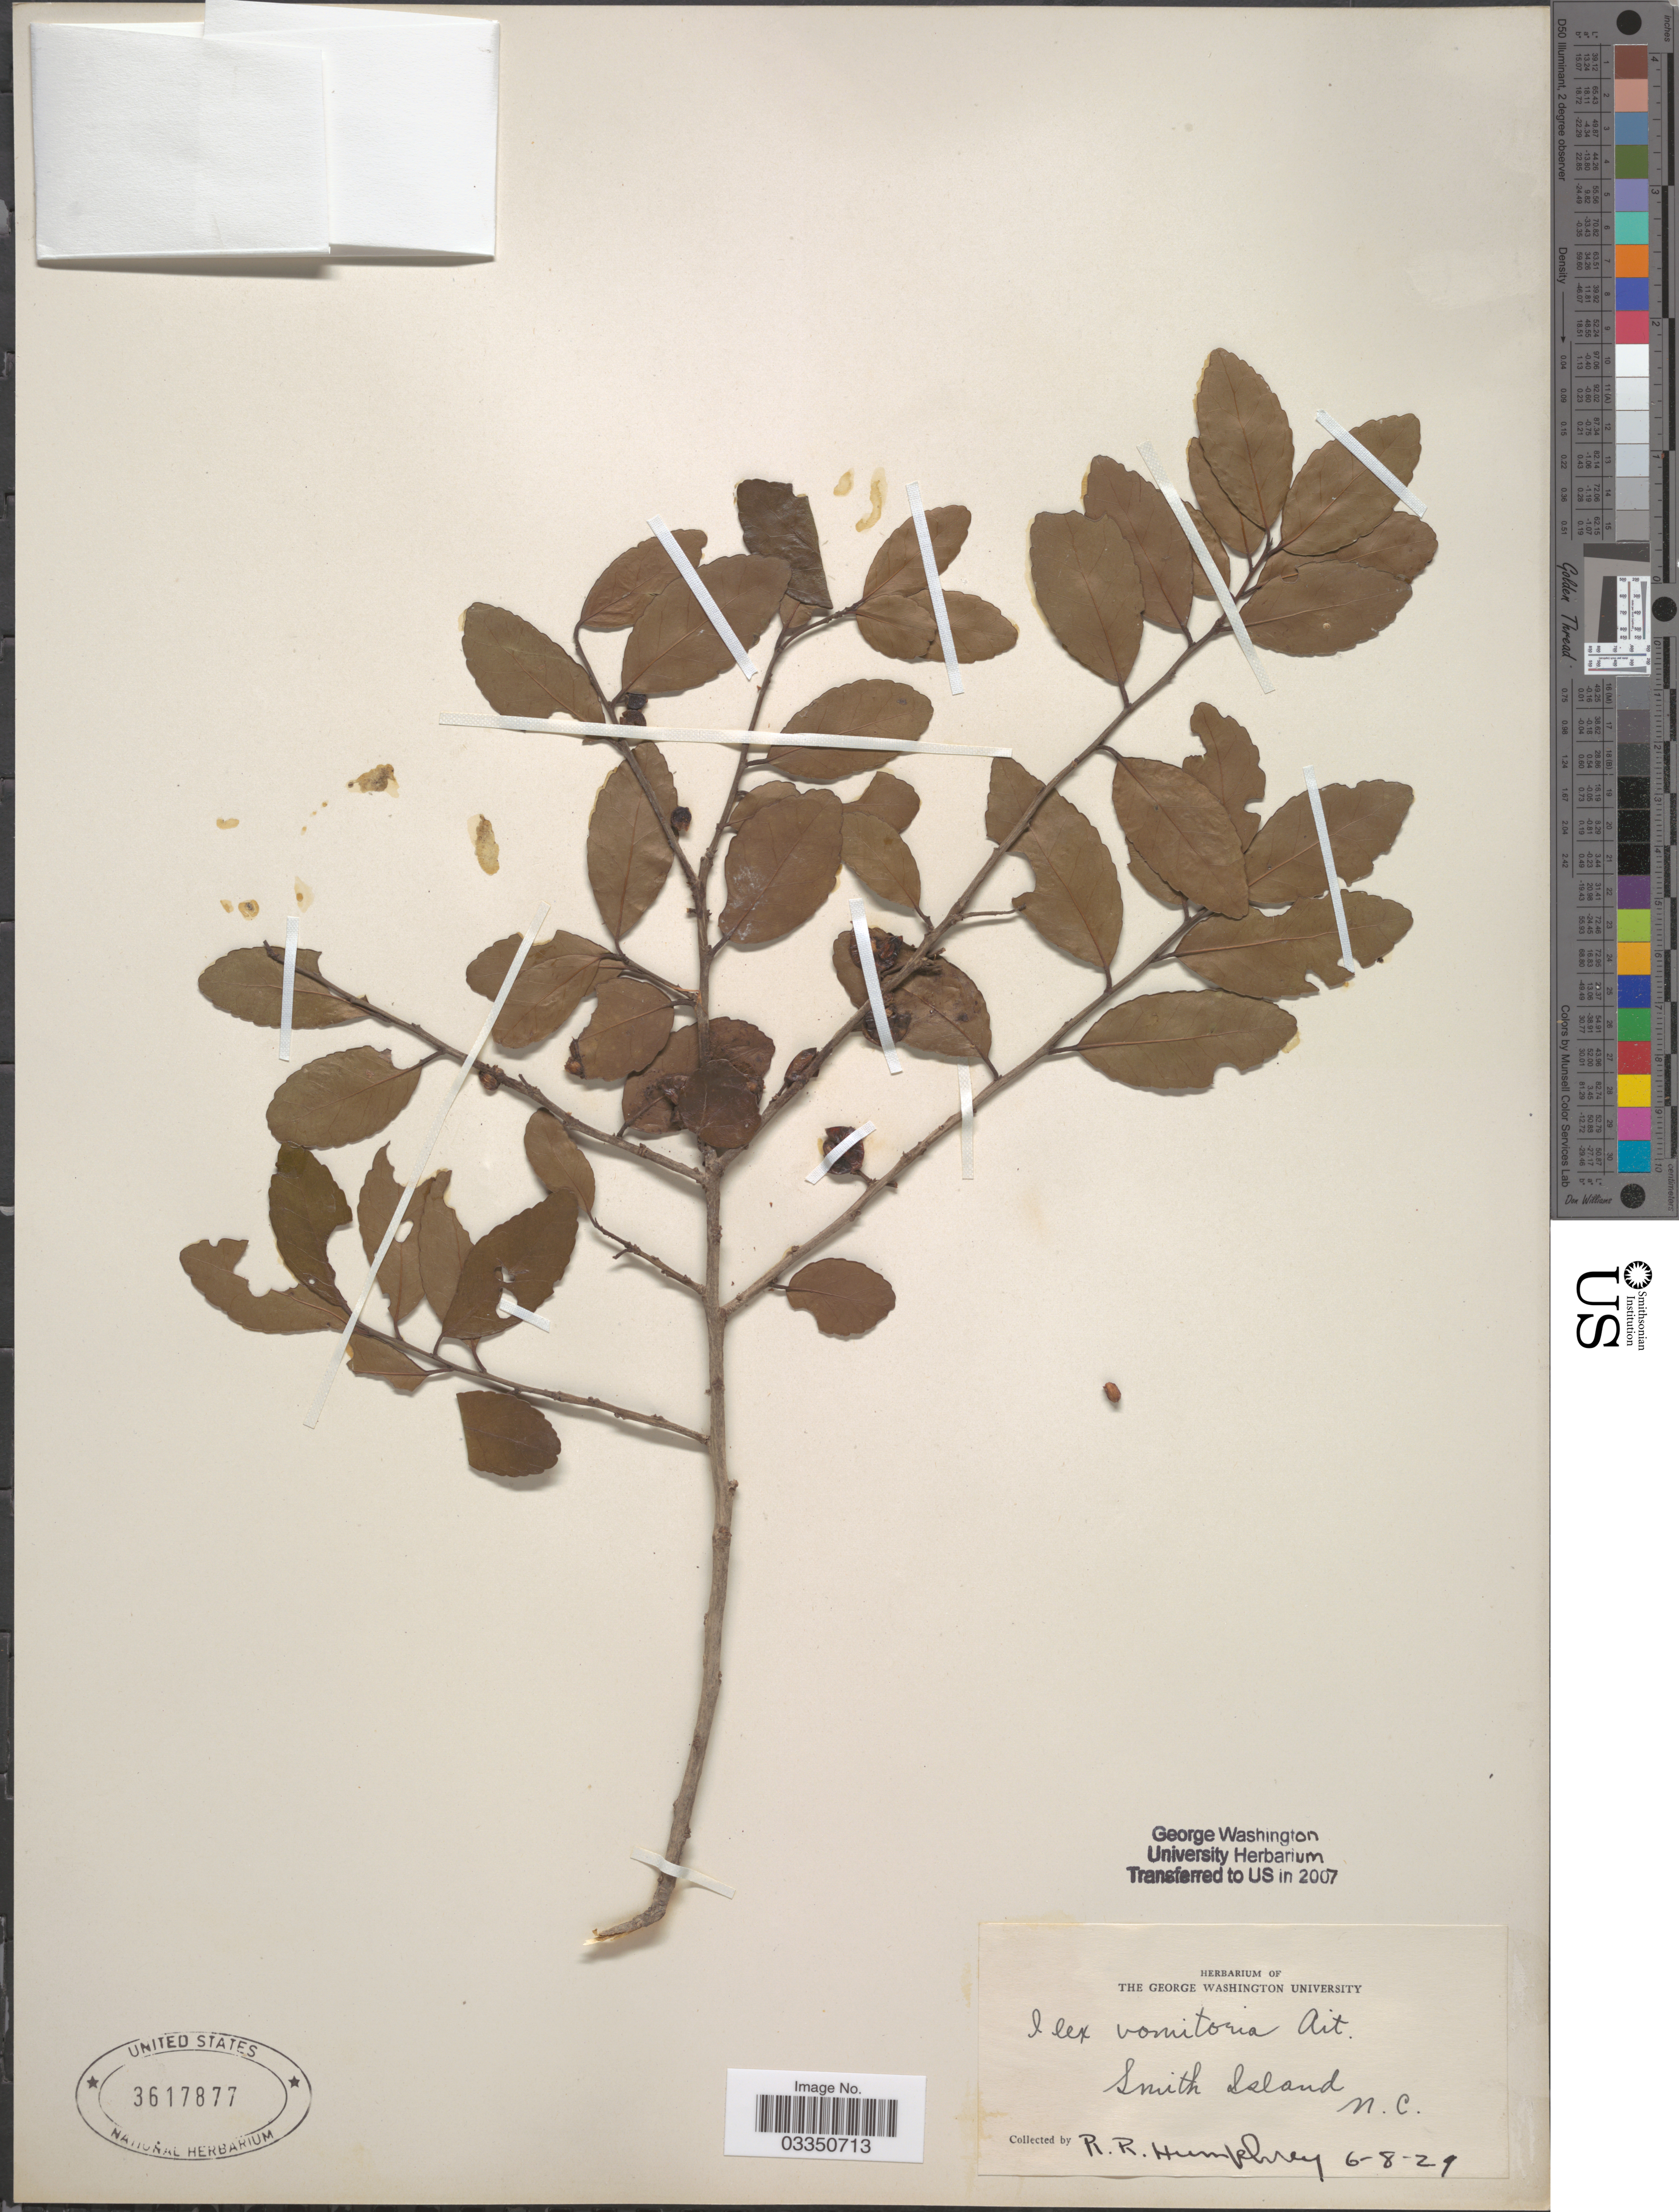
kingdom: Plantae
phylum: Tracheophyta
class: Magnoliopsida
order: Aquifoliales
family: Aquifoliaceae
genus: Ilex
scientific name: Ilex vomitoria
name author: Aiton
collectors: R. Humphrey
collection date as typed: Transcribed d/m/y: 8/6/29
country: United States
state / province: North Carolina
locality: Smith Island.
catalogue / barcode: US 3617877